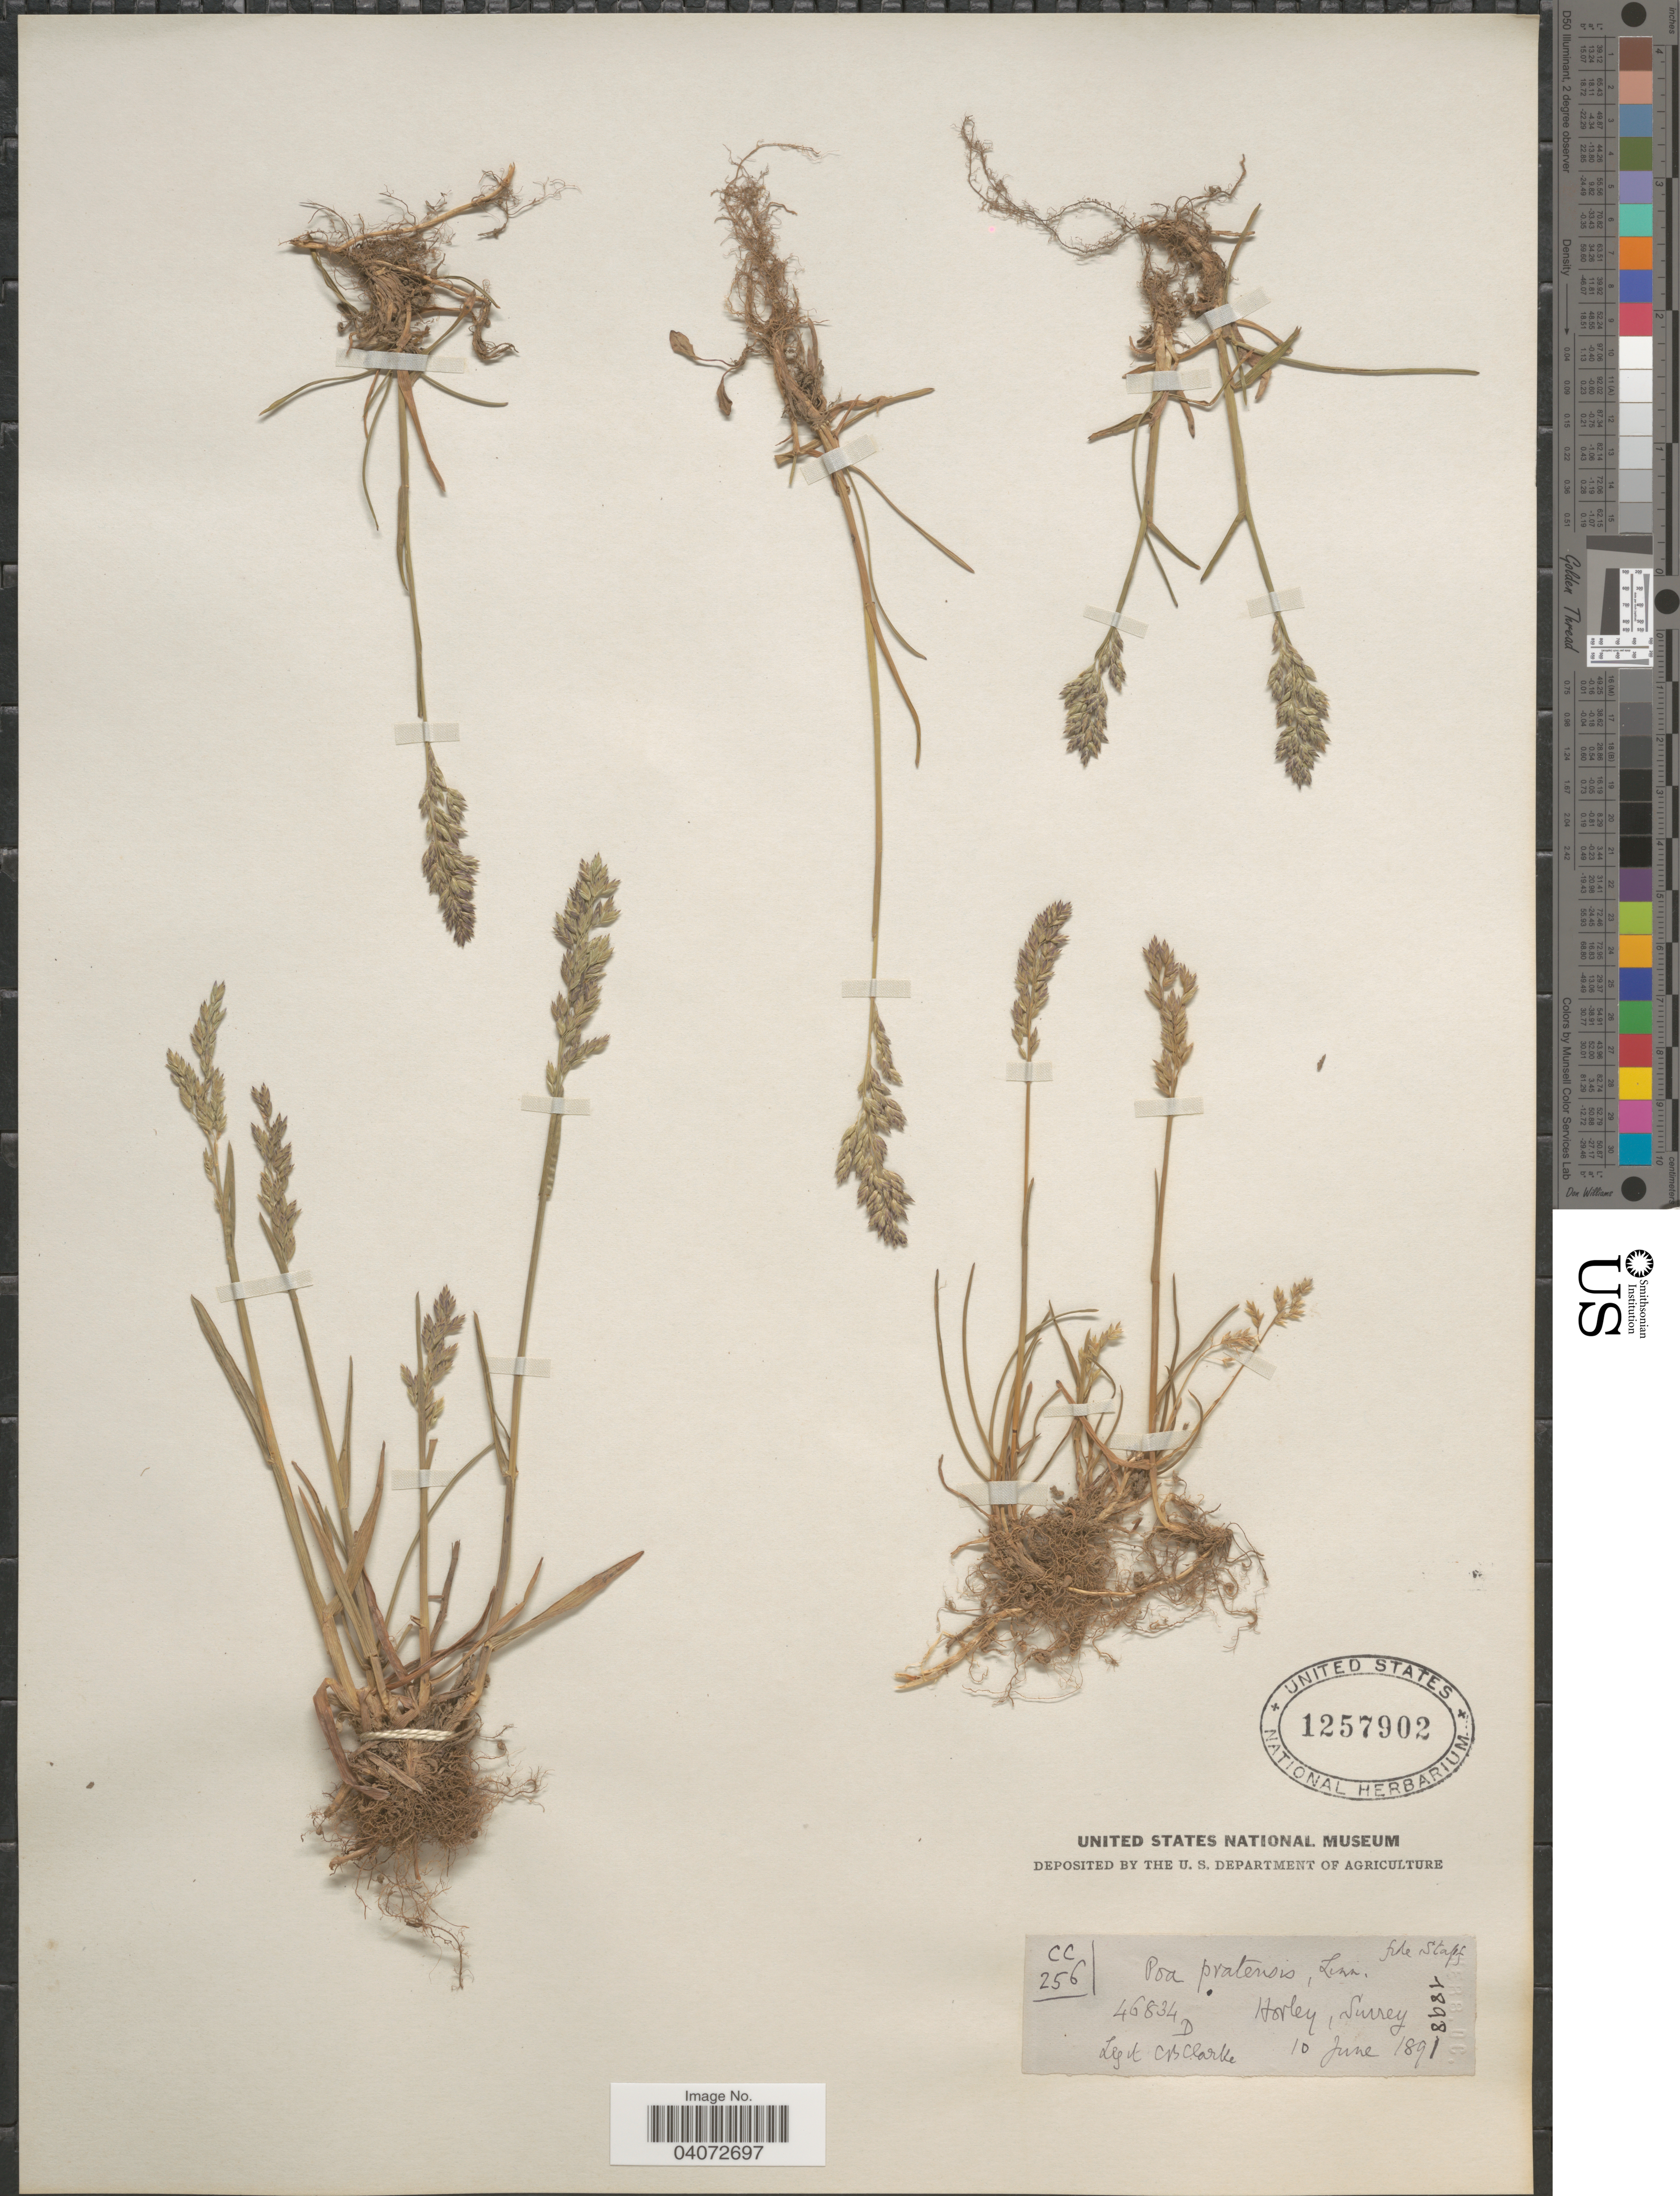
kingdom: Plantae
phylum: Tracheophyta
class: Liliopsida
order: Poales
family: Poaceae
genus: Poa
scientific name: Poa pratensis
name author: L.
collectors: C. B. Clarke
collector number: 46834 D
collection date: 1891-06-10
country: United Kingdom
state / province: England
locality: Horley, Surrey.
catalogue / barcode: US 1257902